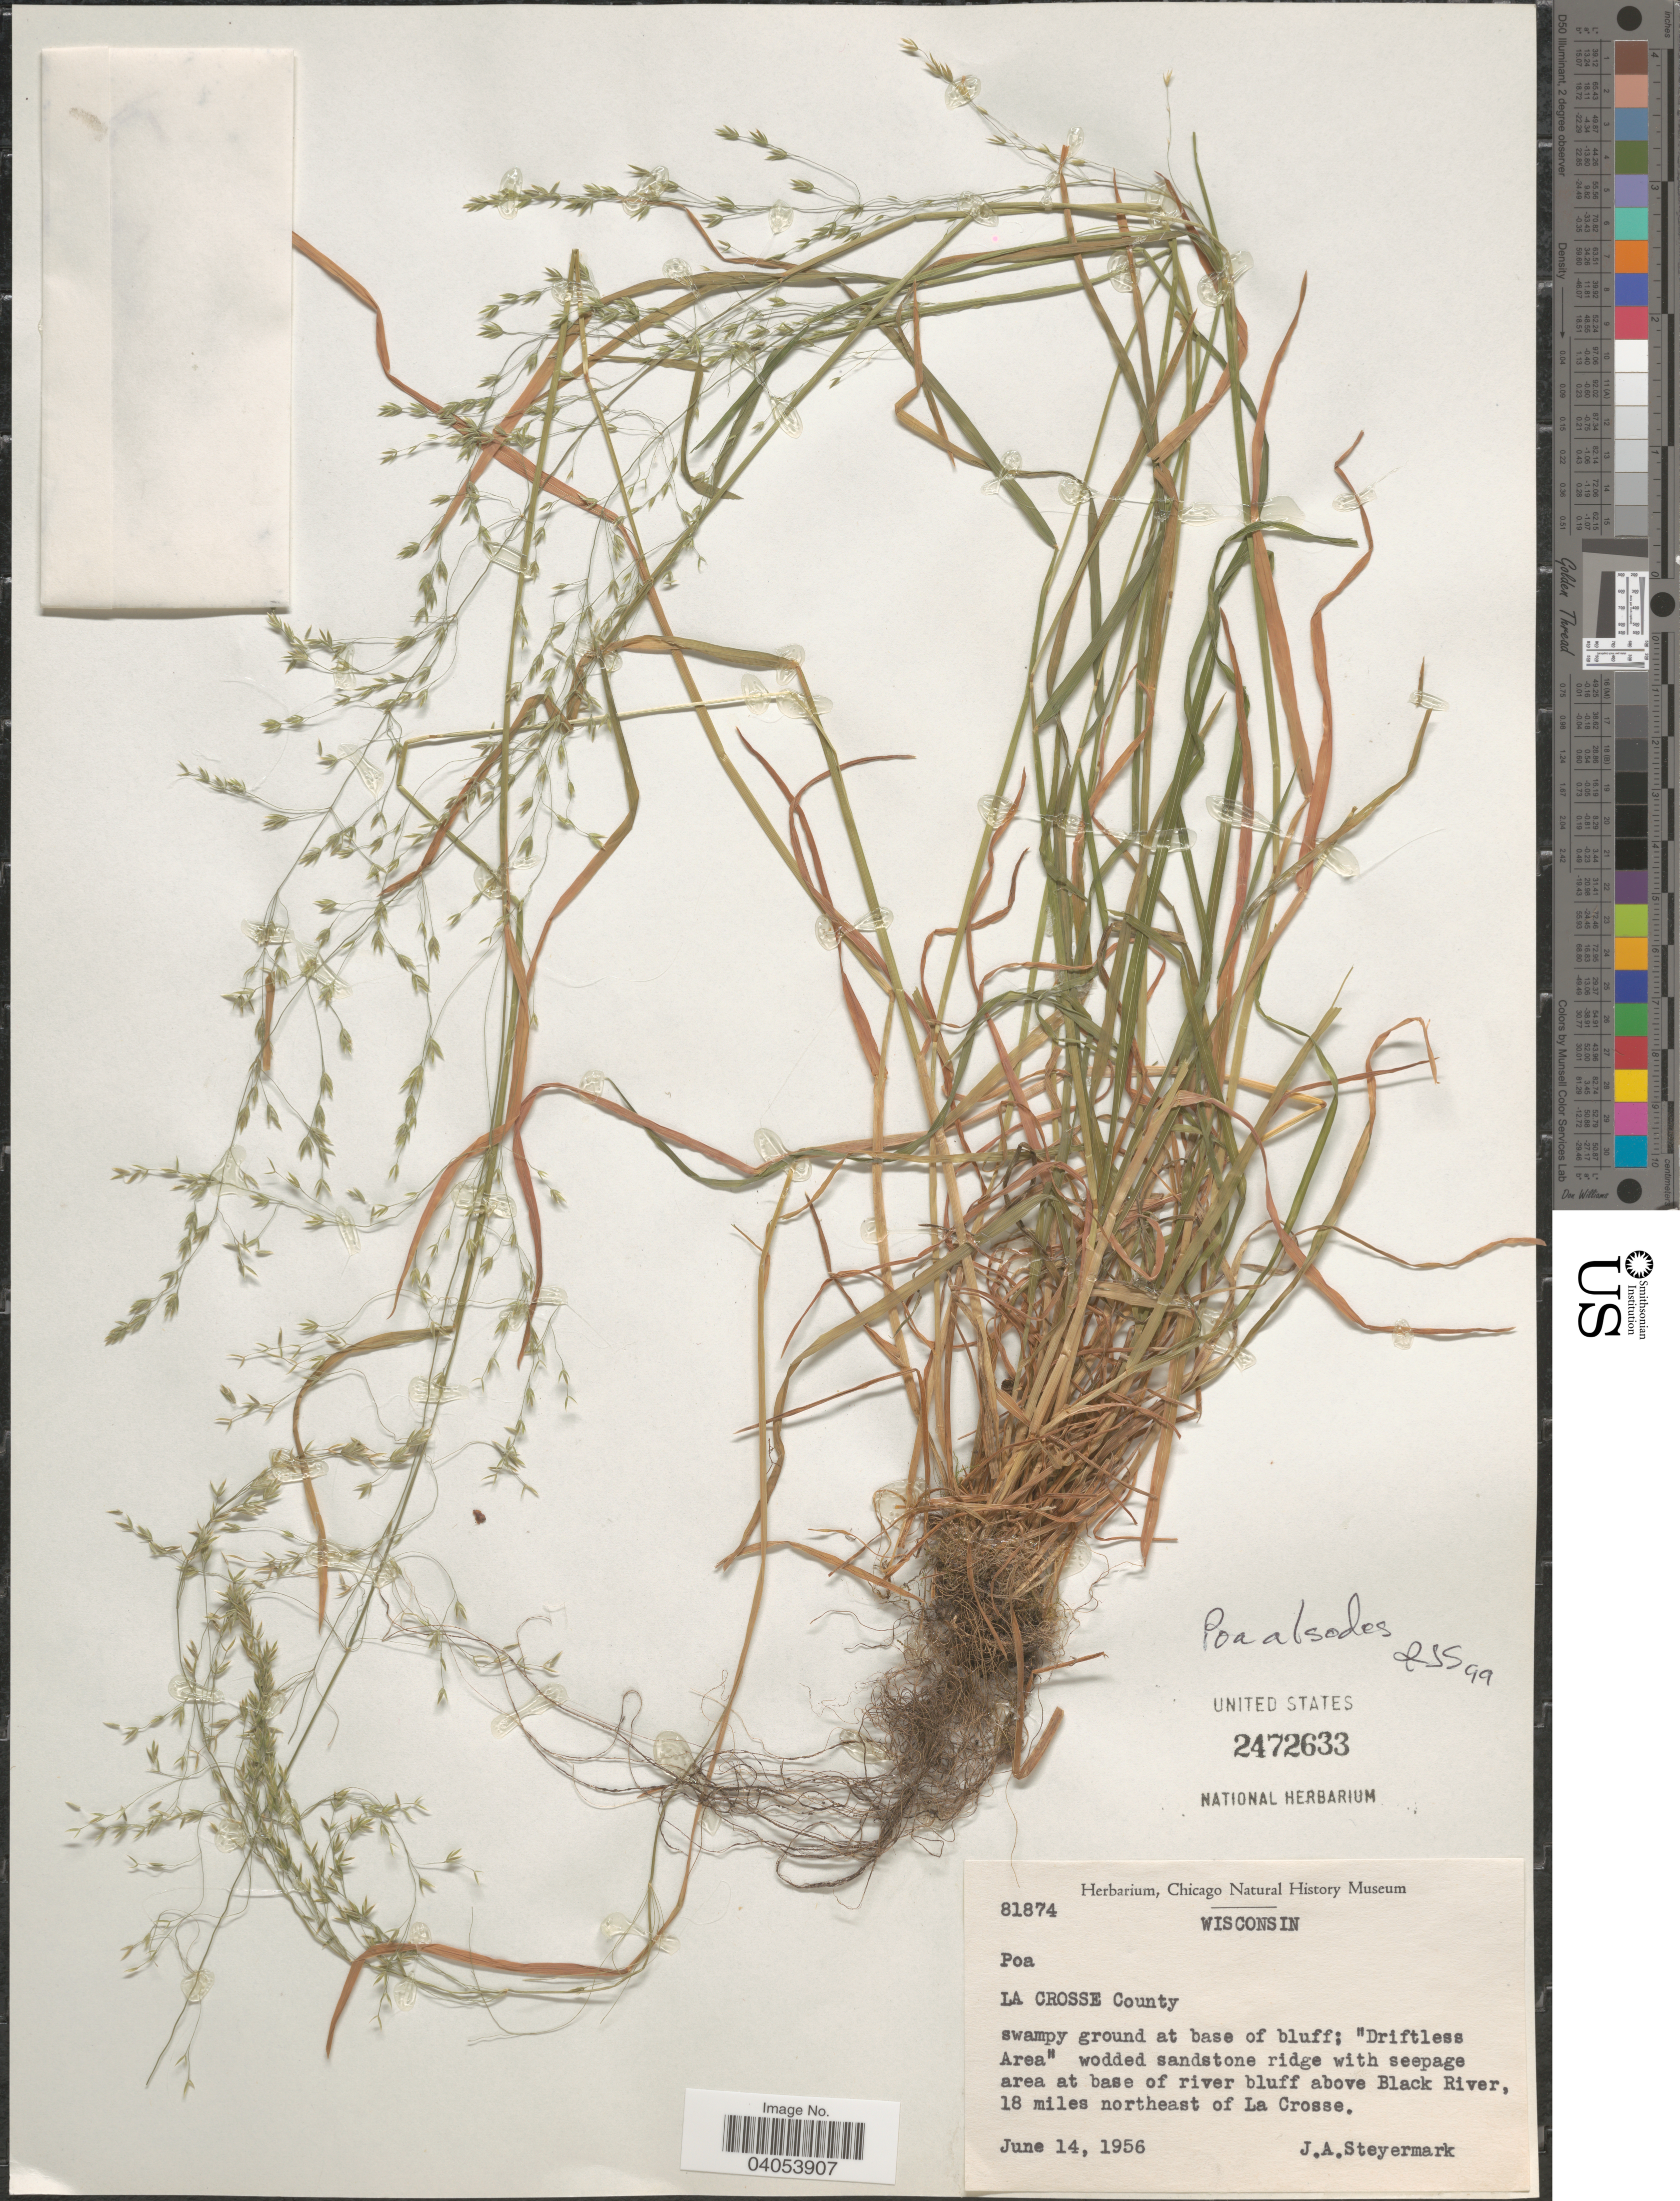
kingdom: Plantae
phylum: Tracheophyta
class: Liliopsida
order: Poales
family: Poaceae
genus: Poa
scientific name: Poa alsodes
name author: A. Gray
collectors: J. Steyermark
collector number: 81874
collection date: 1956-06-14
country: United States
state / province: Wisconsin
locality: La Crosse County. Above Black River, 18 miles northeast of La Crosse.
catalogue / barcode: US 2472633